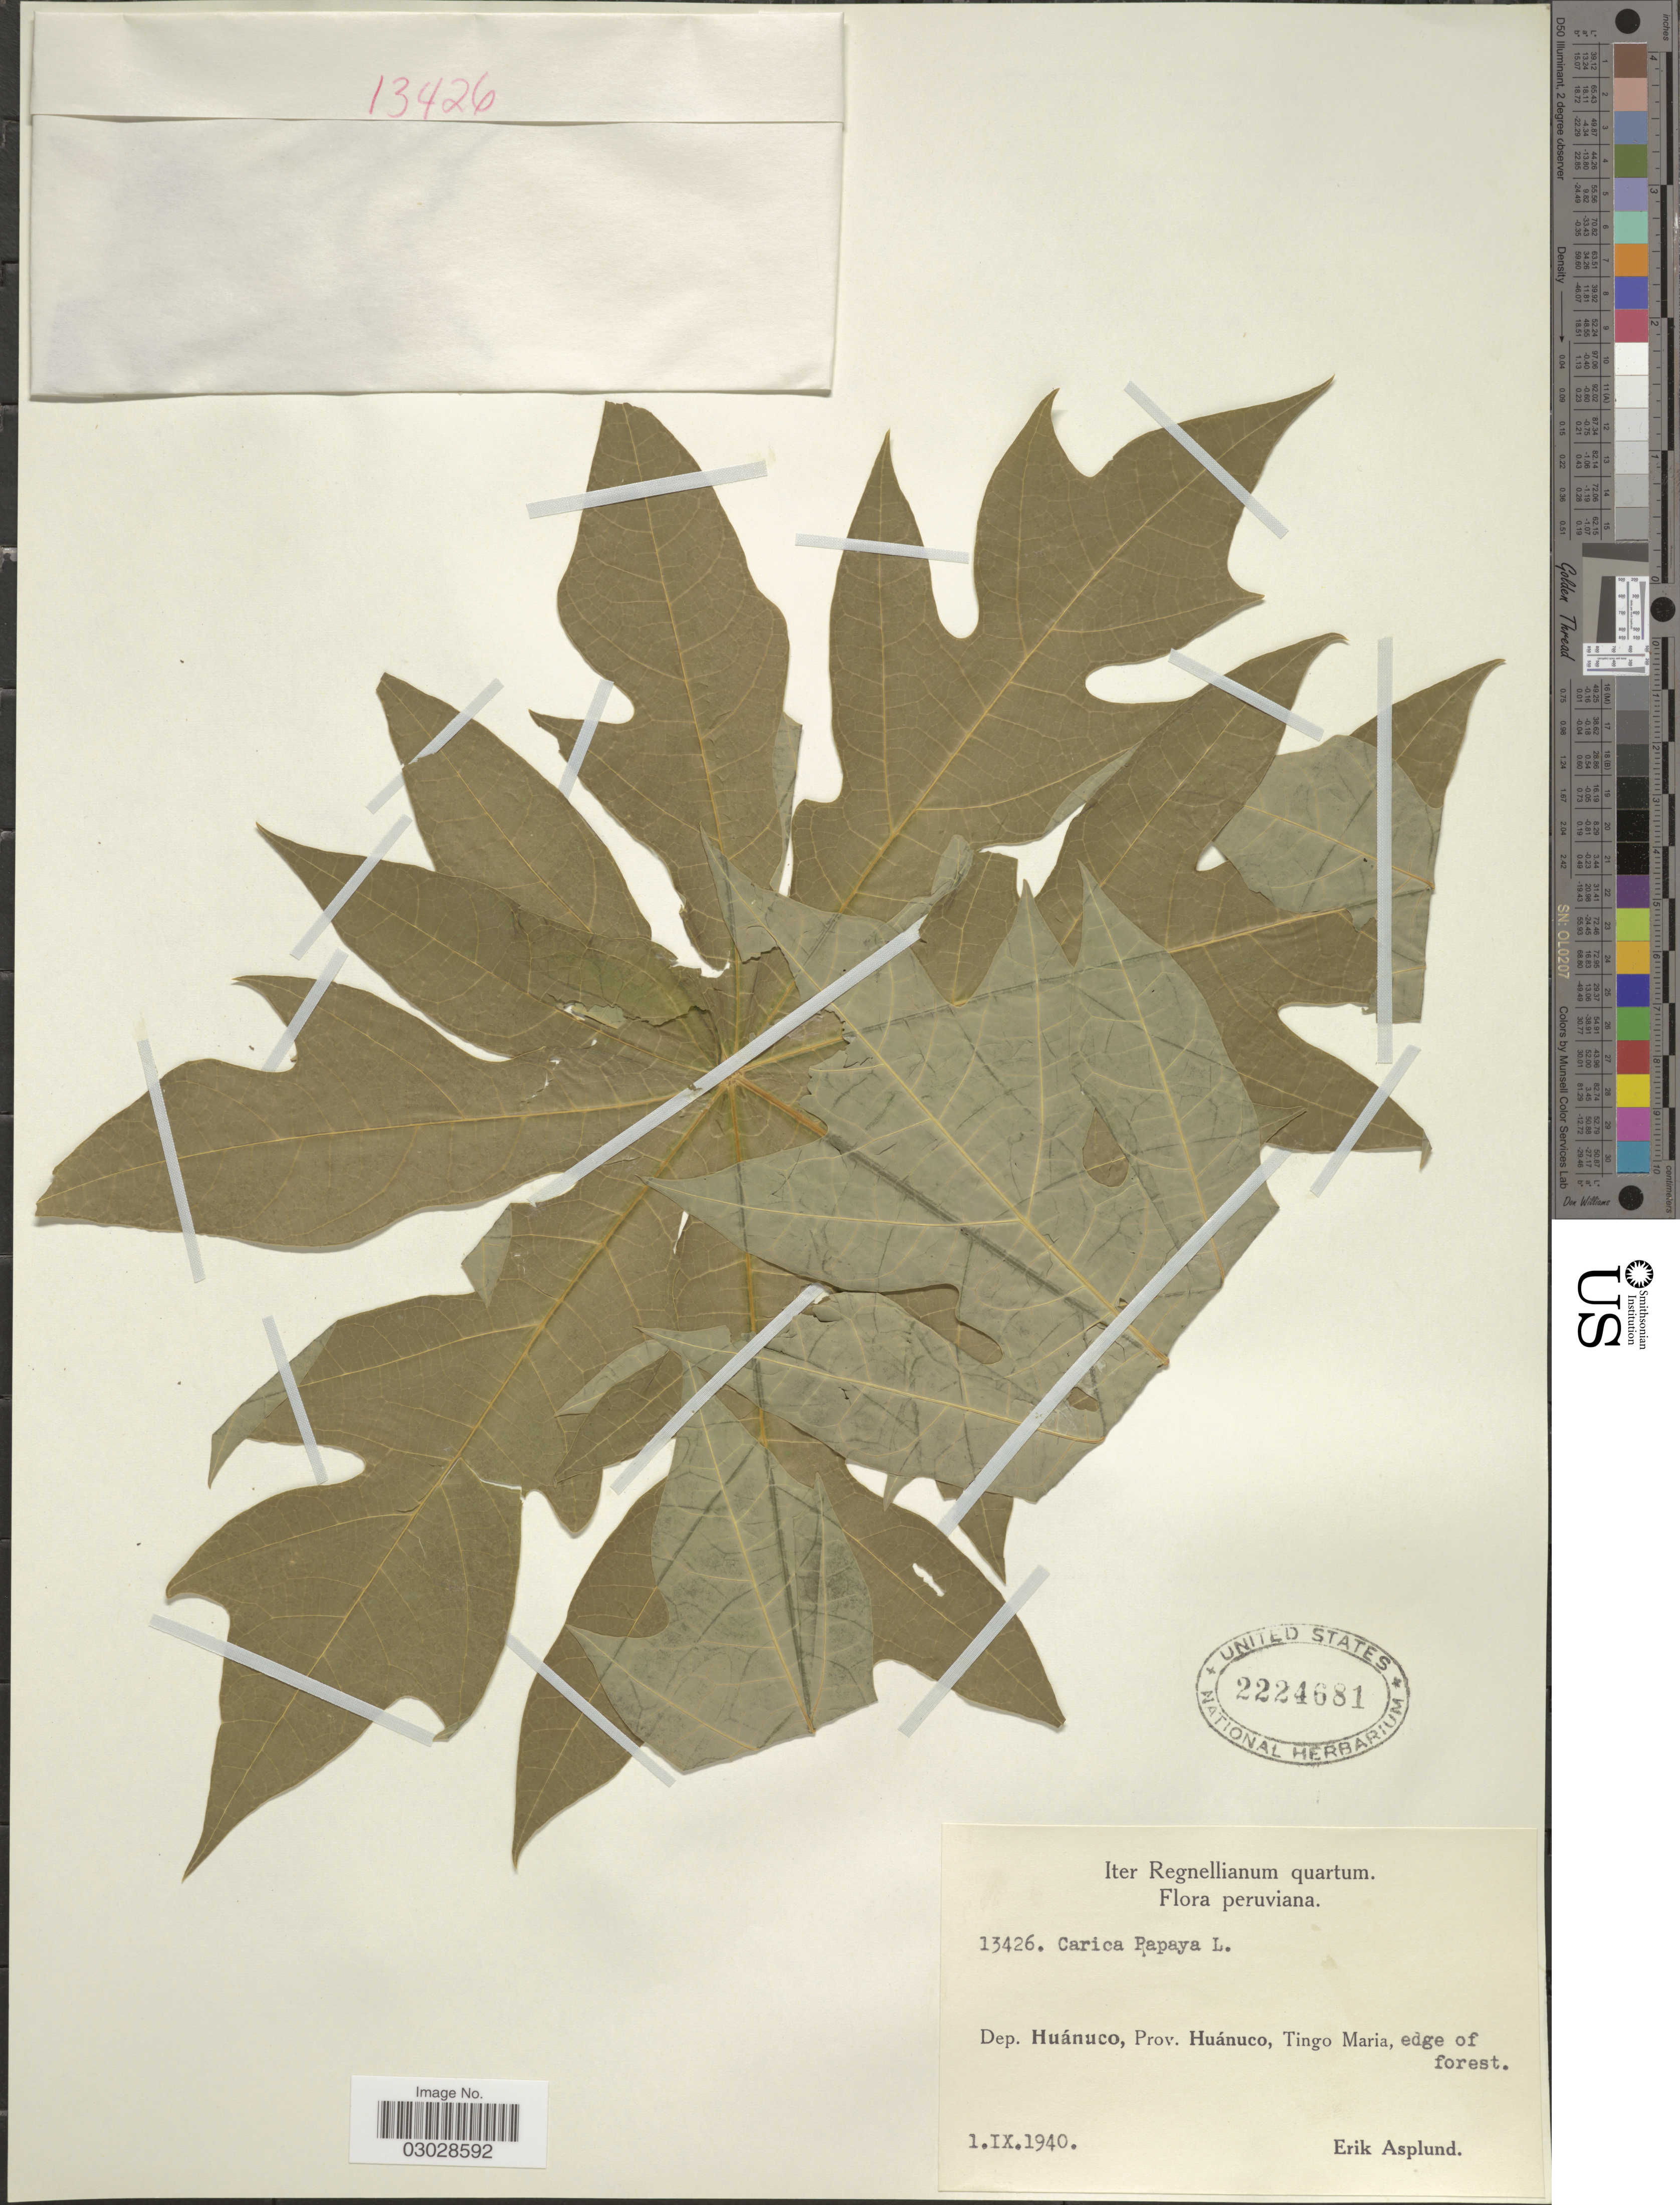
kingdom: Plantae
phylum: Tracheophyta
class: Magnoliopsida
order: Brassicales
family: Caricaceae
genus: Carica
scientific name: Carica papaya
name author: L.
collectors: E. Asplund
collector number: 13426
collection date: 1940-09-01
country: Peru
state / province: Huánuco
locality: Dep. Huánuco, Prov. Huánuco, Tingo Maria, edge of forest.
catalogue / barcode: US 2224681